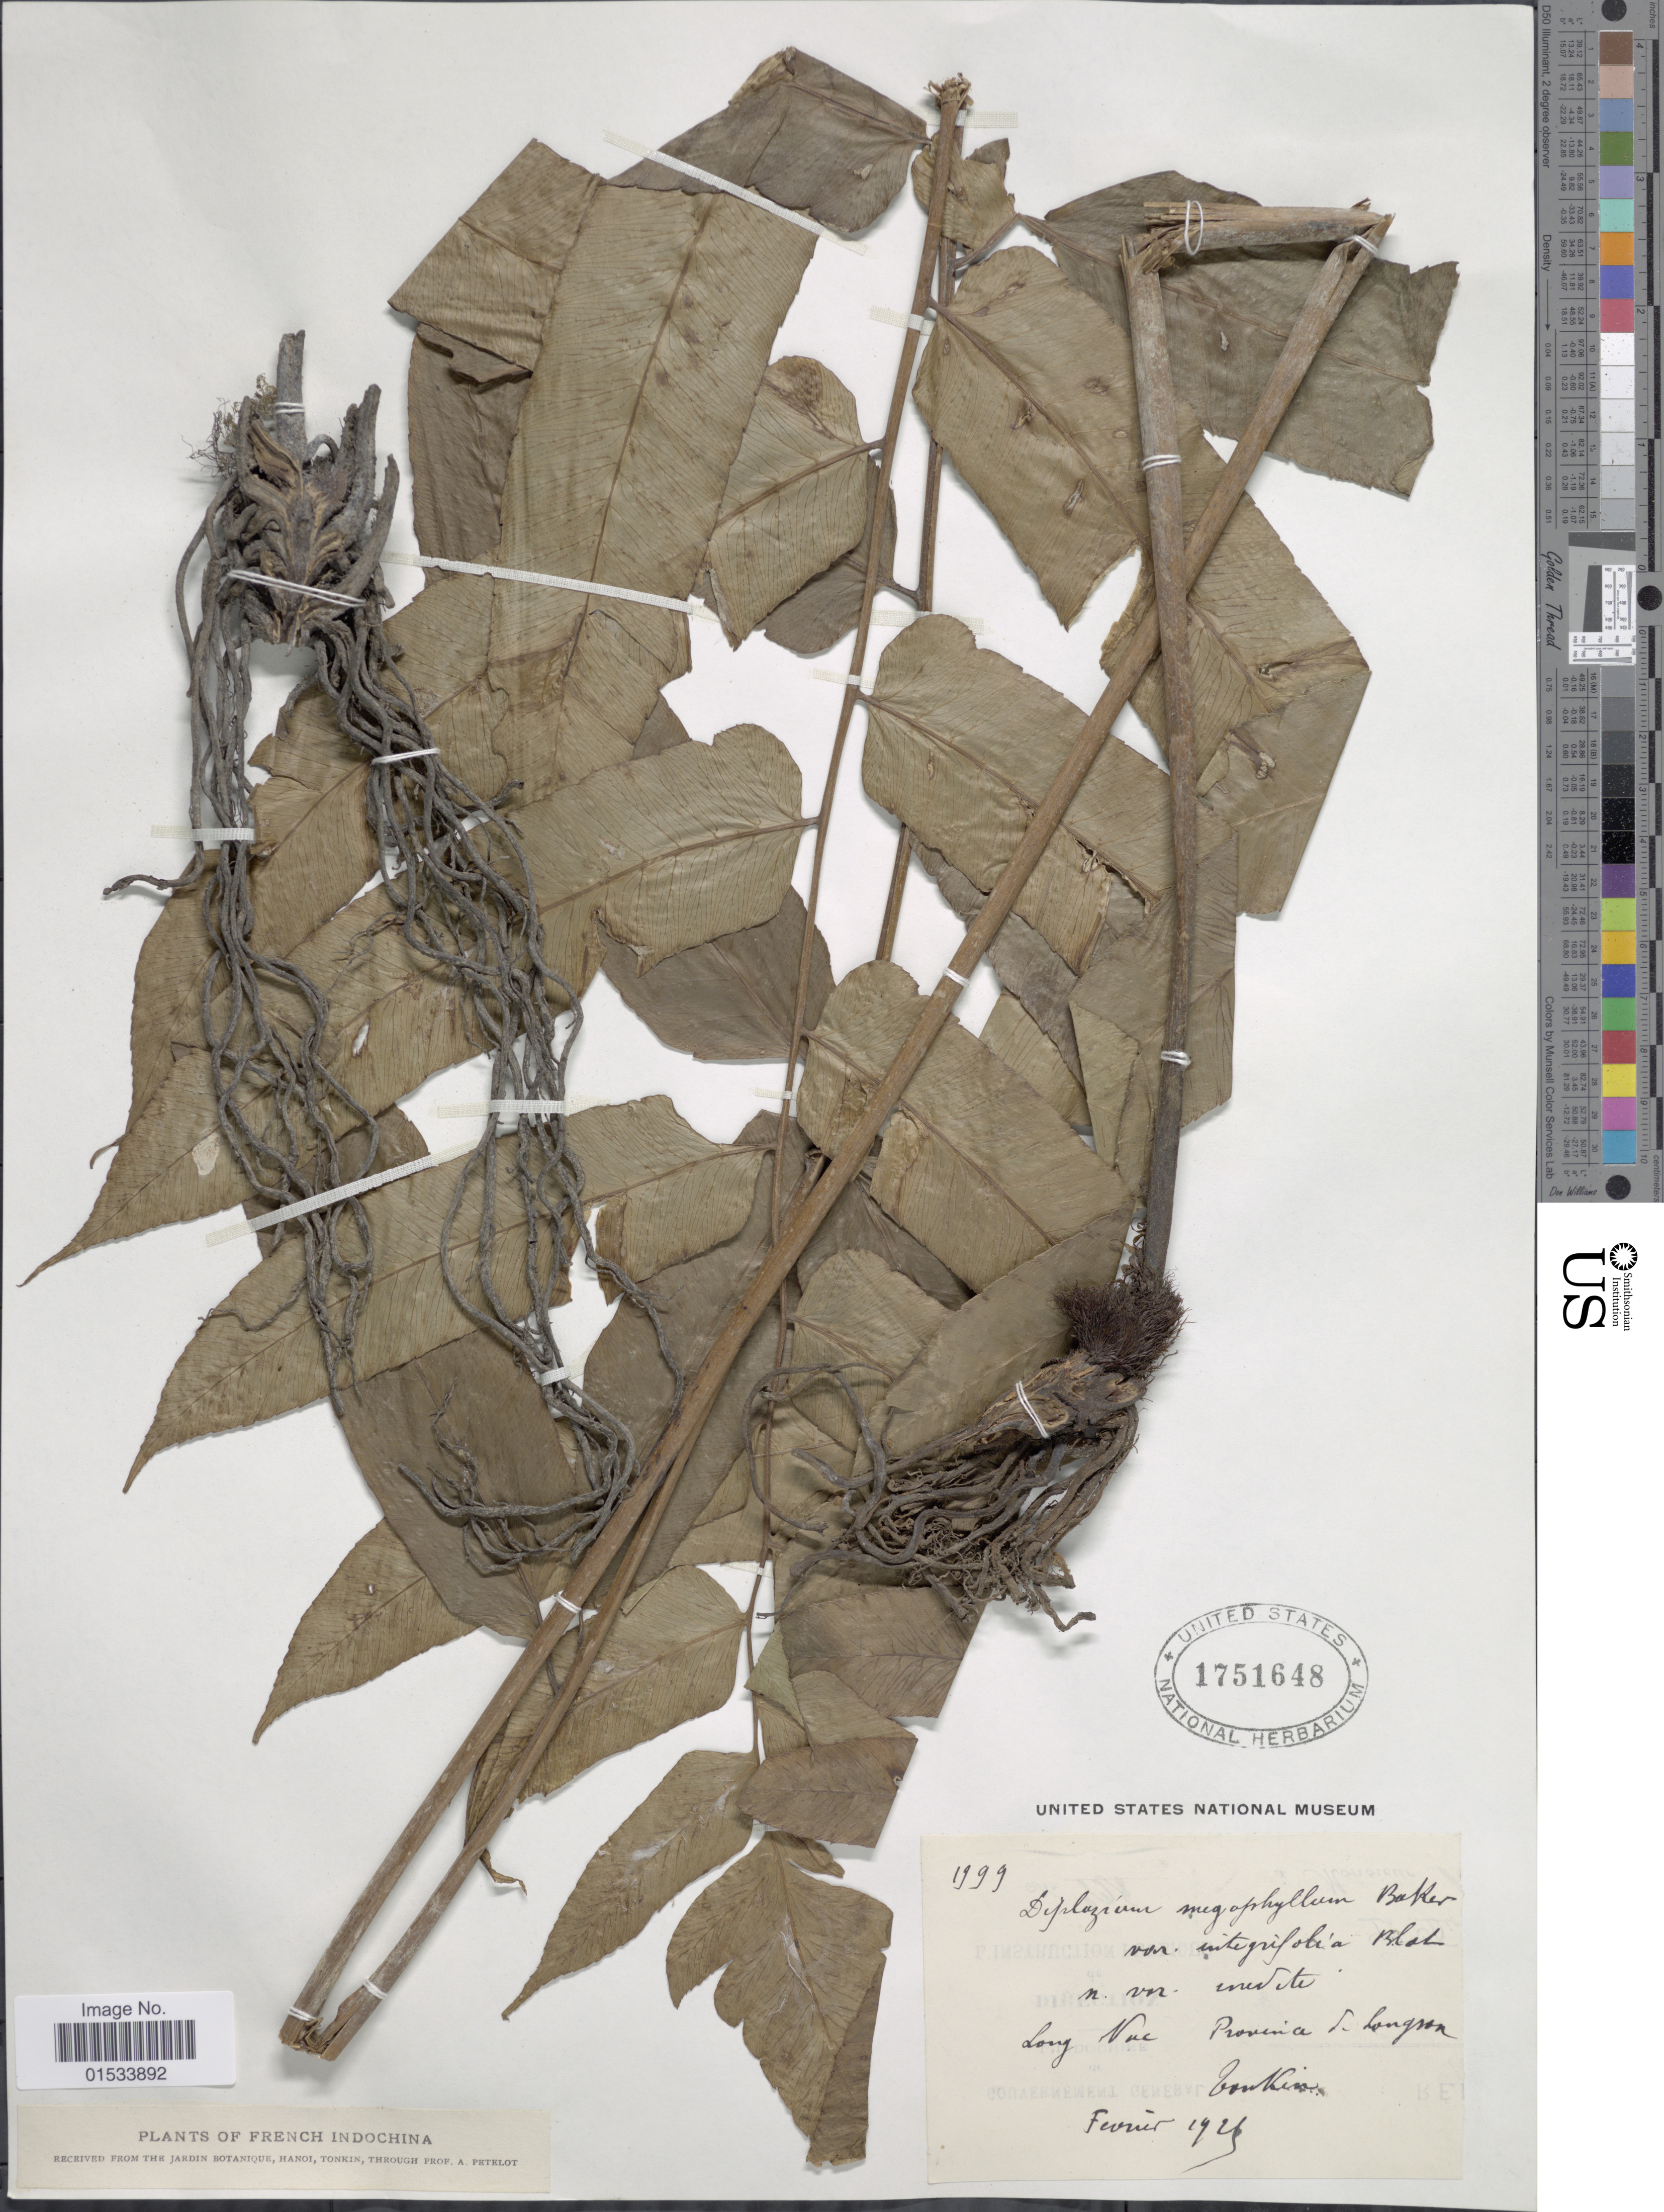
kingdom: Plantae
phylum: Tracheophyta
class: Polypodiopsida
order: Polypodiales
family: Athyriaceae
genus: Diplazium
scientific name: Diplazium megaphyllum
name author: (Baker) Christ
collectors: A. Petelot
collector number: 1999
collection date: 1926-02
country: Vietnam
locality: Tonkin. Long Nue Provincia, L. Longton, N. var. Inidete, French IndoChina [interpreted]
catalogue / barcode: US 1751648